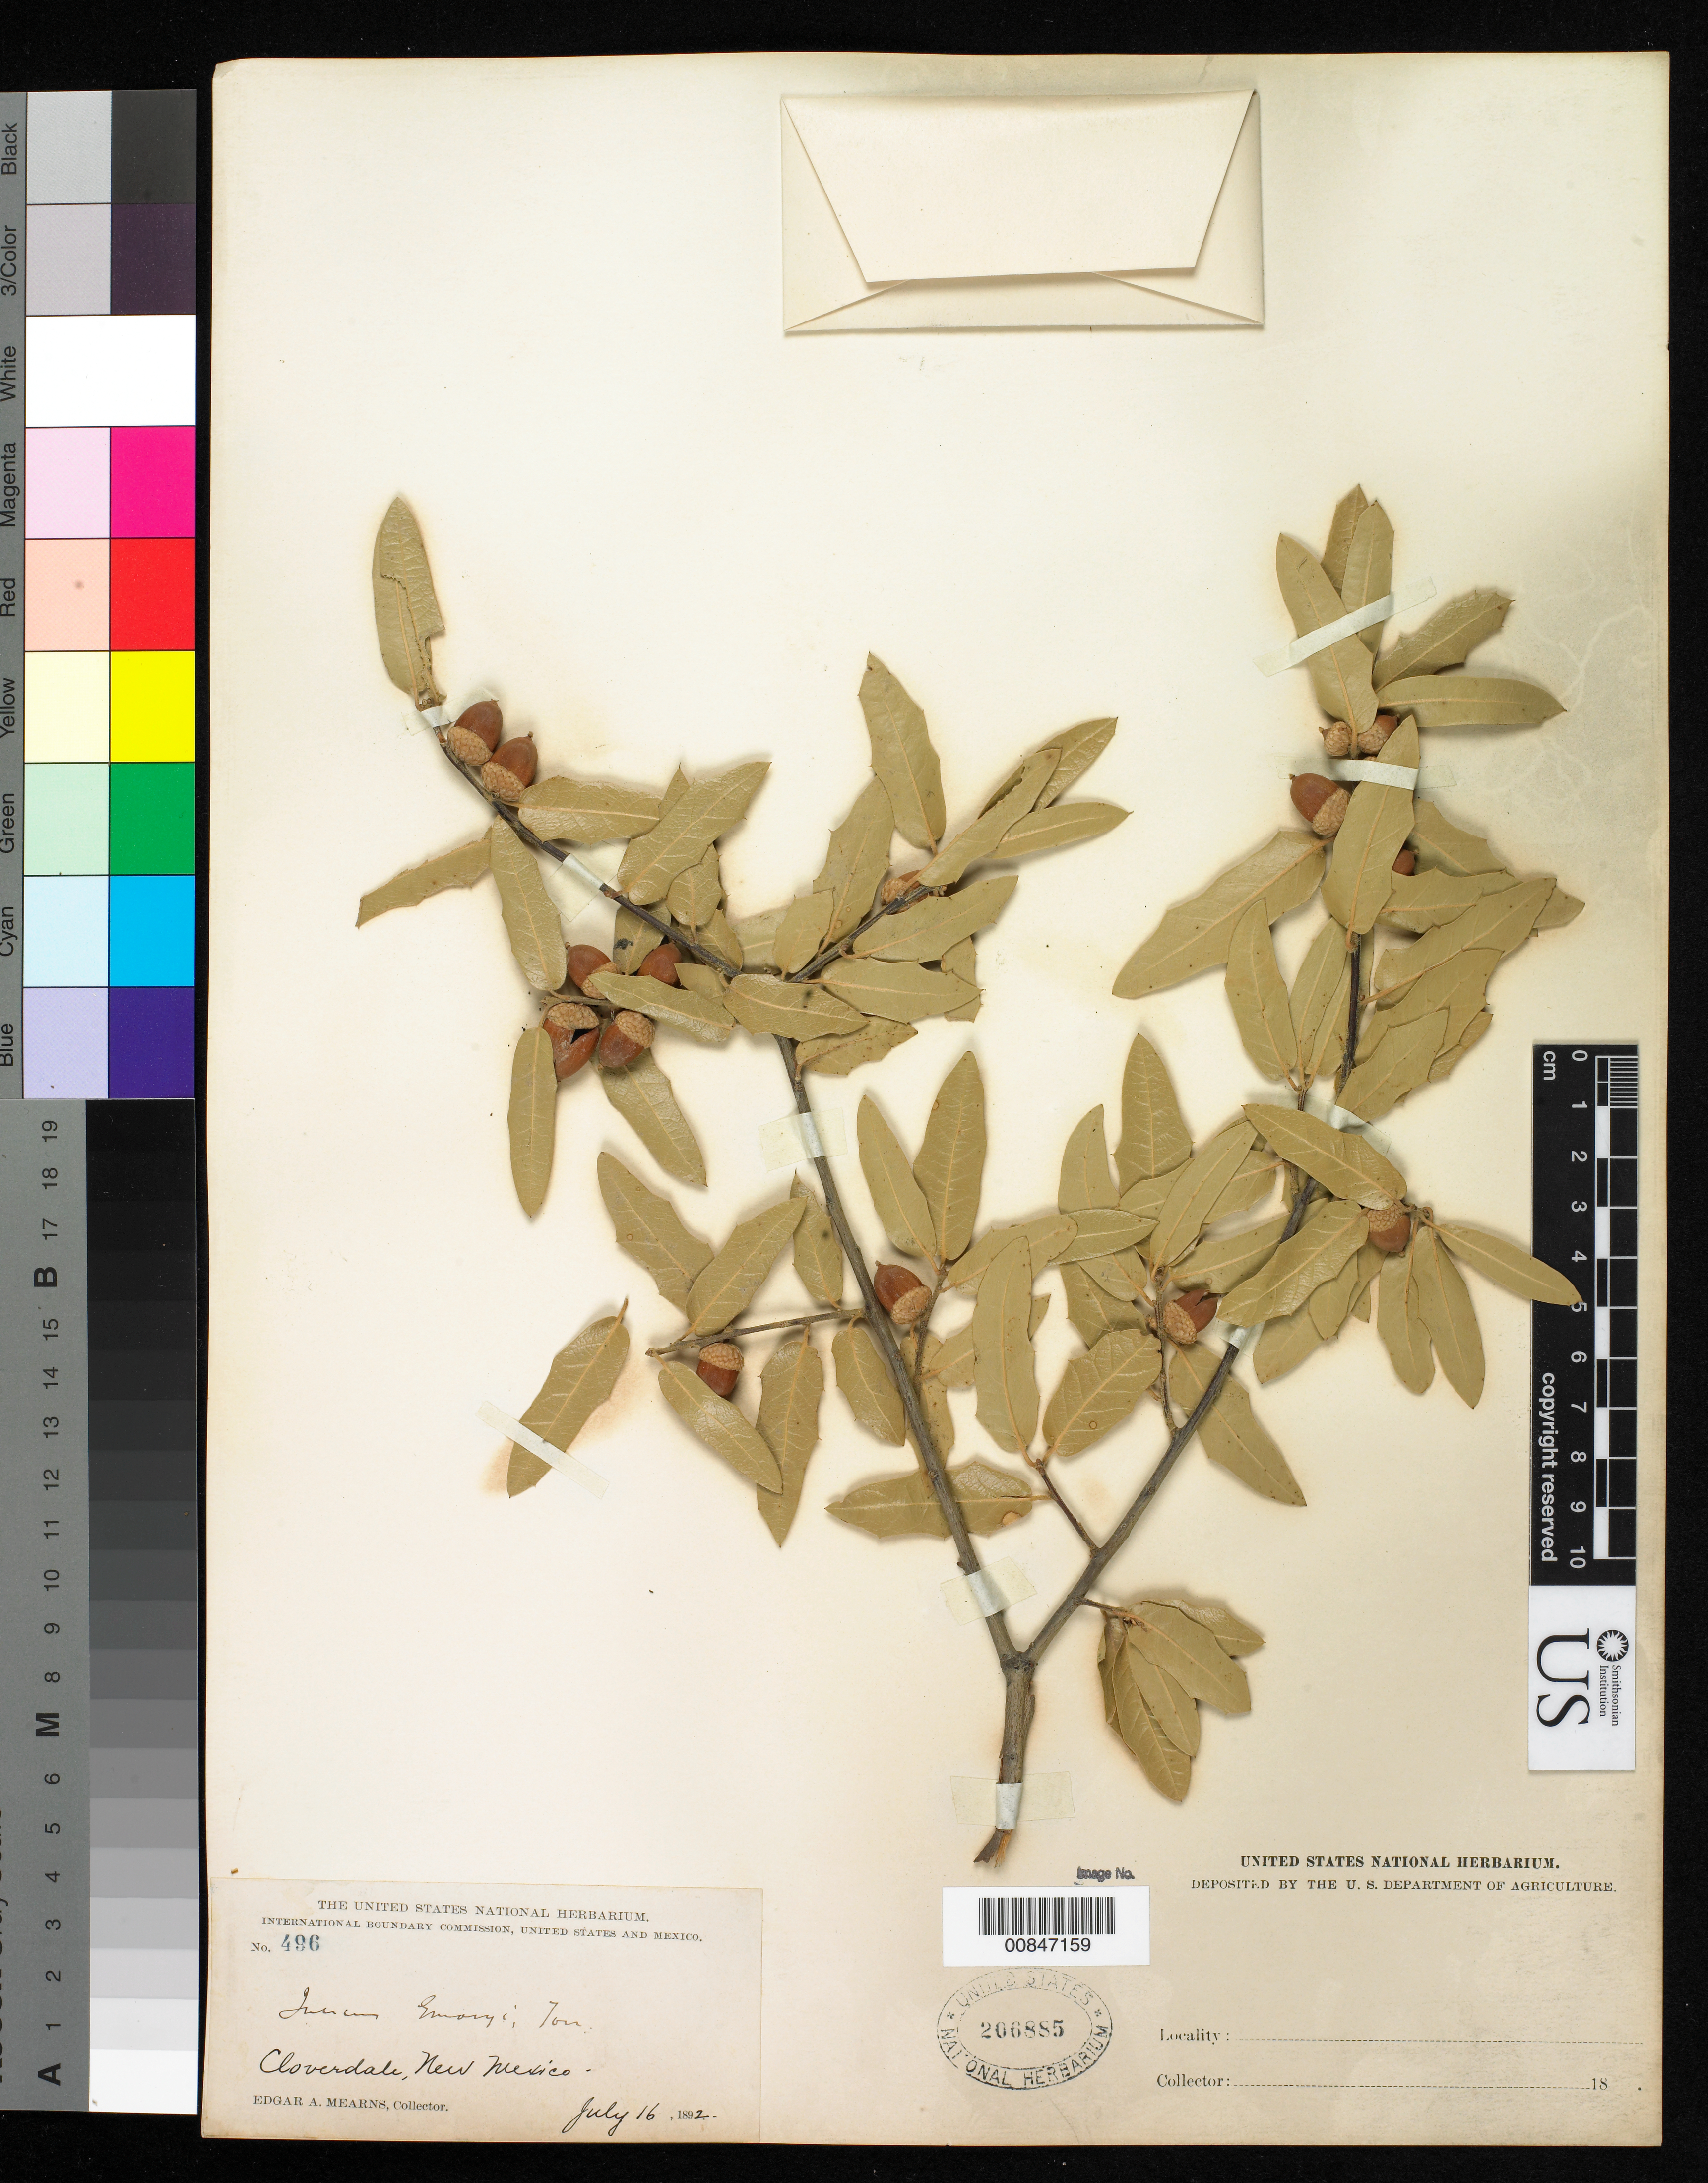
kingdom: Plantae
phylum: Tracheophyta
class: Magnoliopsida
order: Fagales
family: Fagaceae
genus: Quercus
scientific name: Quercus emoryi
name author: Torr. in Emory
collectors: E. A. Mearns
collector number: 496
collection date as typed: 16 Jul 1892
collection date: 1892-07-16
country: United States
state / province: New Mexico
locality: Cloverdale, New Mexico.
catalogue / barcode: US 206885